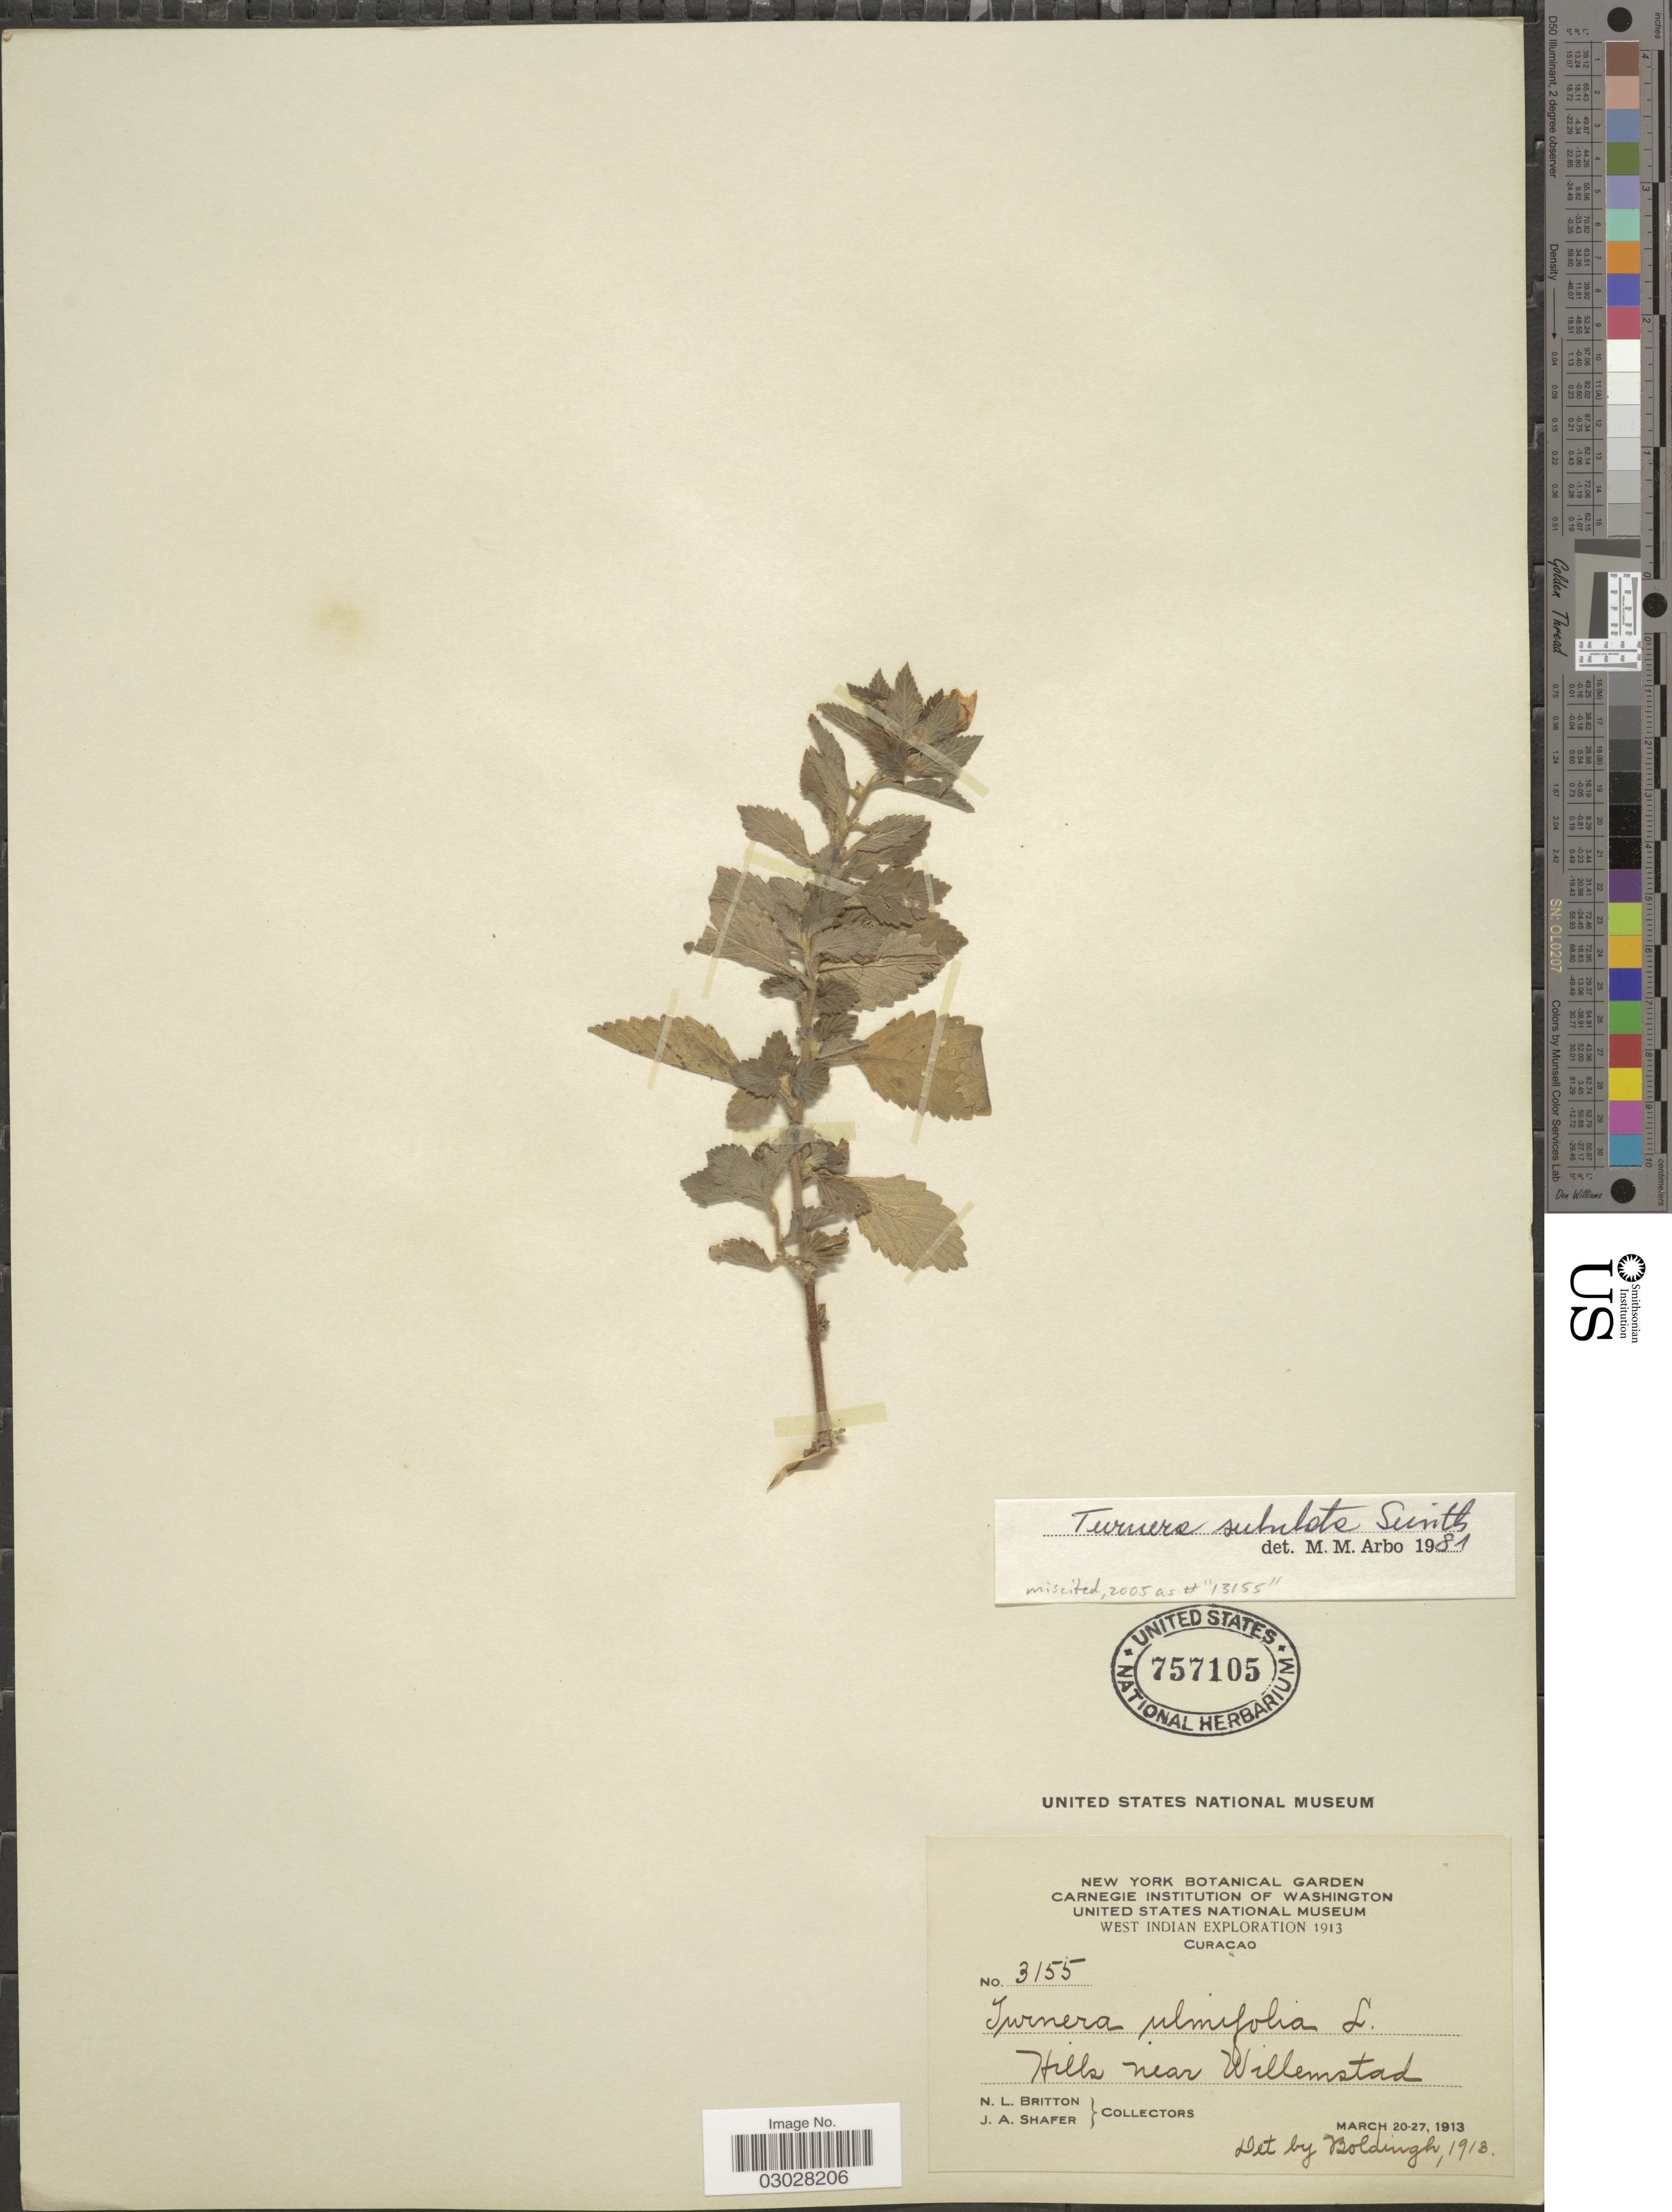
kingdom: Plantae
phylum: Tracheophyta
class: Magnoliopsida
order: Malpighiales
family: Turneraceae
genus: Turnera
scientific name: Turnera subulata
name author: Sm.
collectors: N. Britton & J. A. Shafer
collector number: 3155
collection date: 1913-03-20/1913-03-27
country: Curaçao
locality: Hills near Willemstad.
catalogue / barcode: US 757105